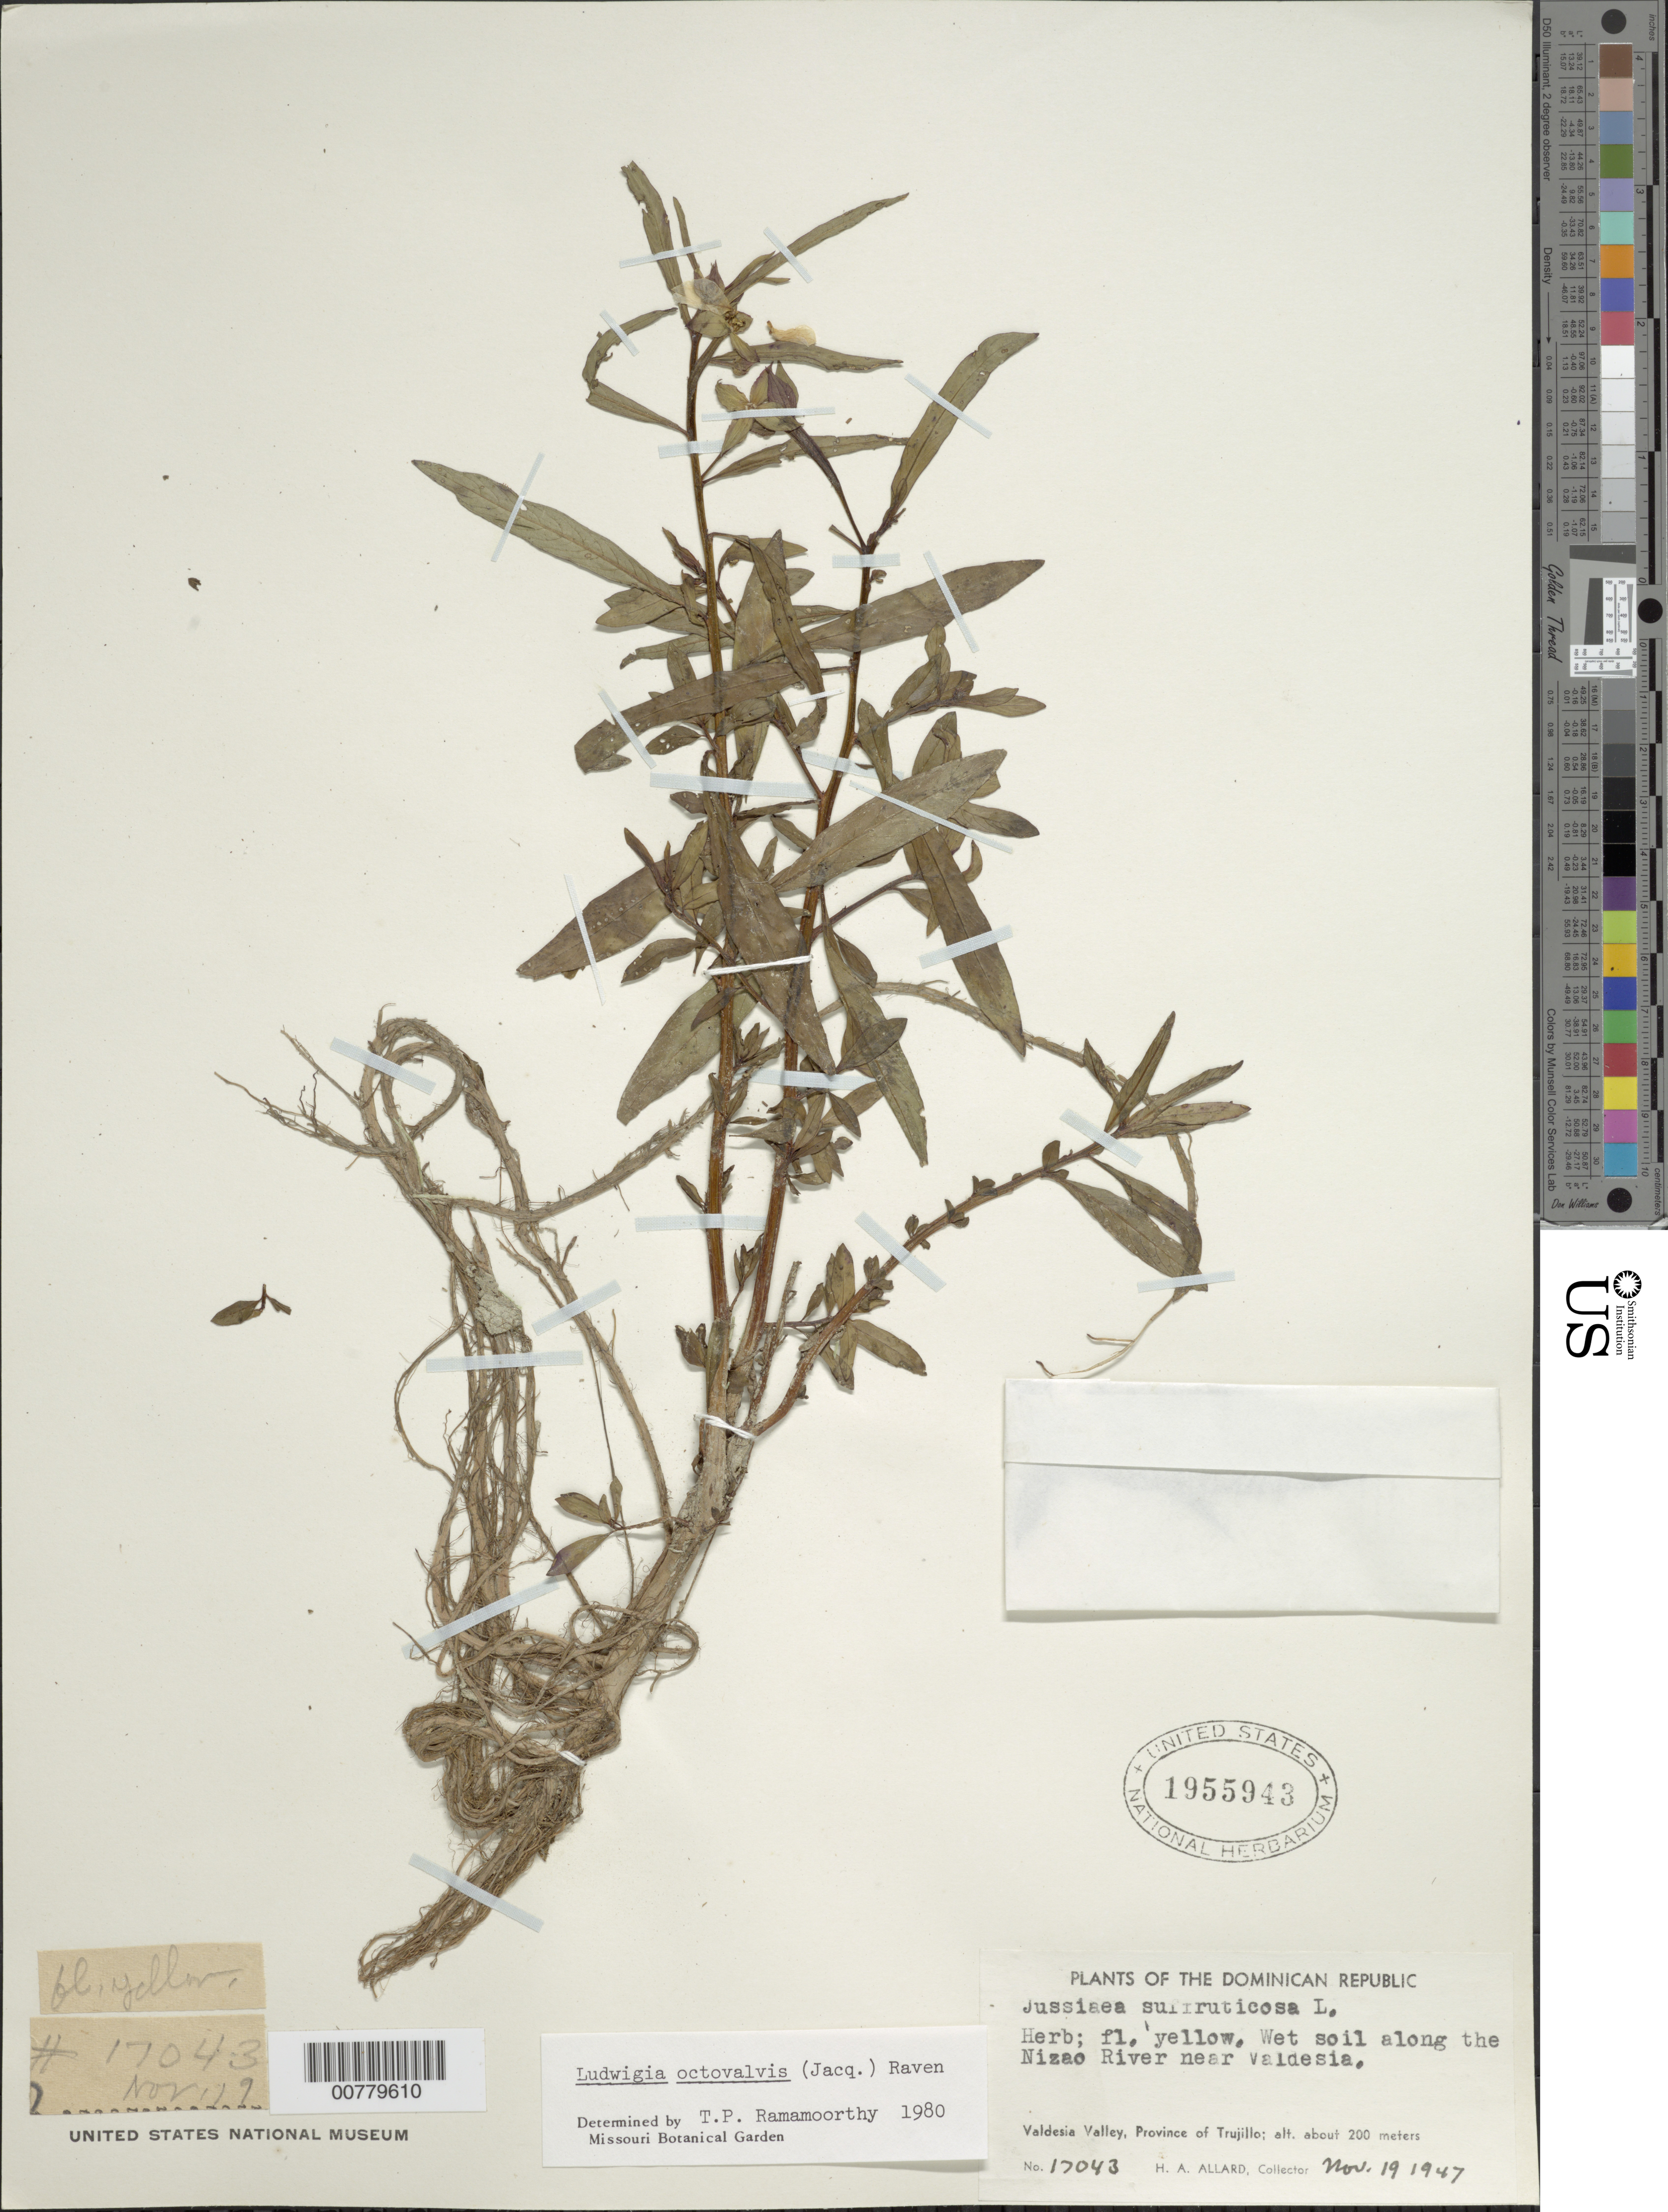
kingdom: Plantae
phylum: Tracheophyta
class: Magnoliopsida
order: Myrtales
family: Onagraceae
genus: Ludwigia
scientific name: Ludwigia octovalvis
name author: (Jacq.) P.H. Raven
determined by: Ramamoorthy, T. P.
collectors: H. A. Allard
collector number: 17043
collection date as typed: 19 Jan 1947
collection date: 1947-01-19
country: Dominican Republic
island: Hispaniola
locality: Province of Trujillo, Valdesia Valley, along the Nizao River, near Valdesia.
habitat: Wet soil along river.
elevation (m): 200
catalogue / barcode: US 1955943